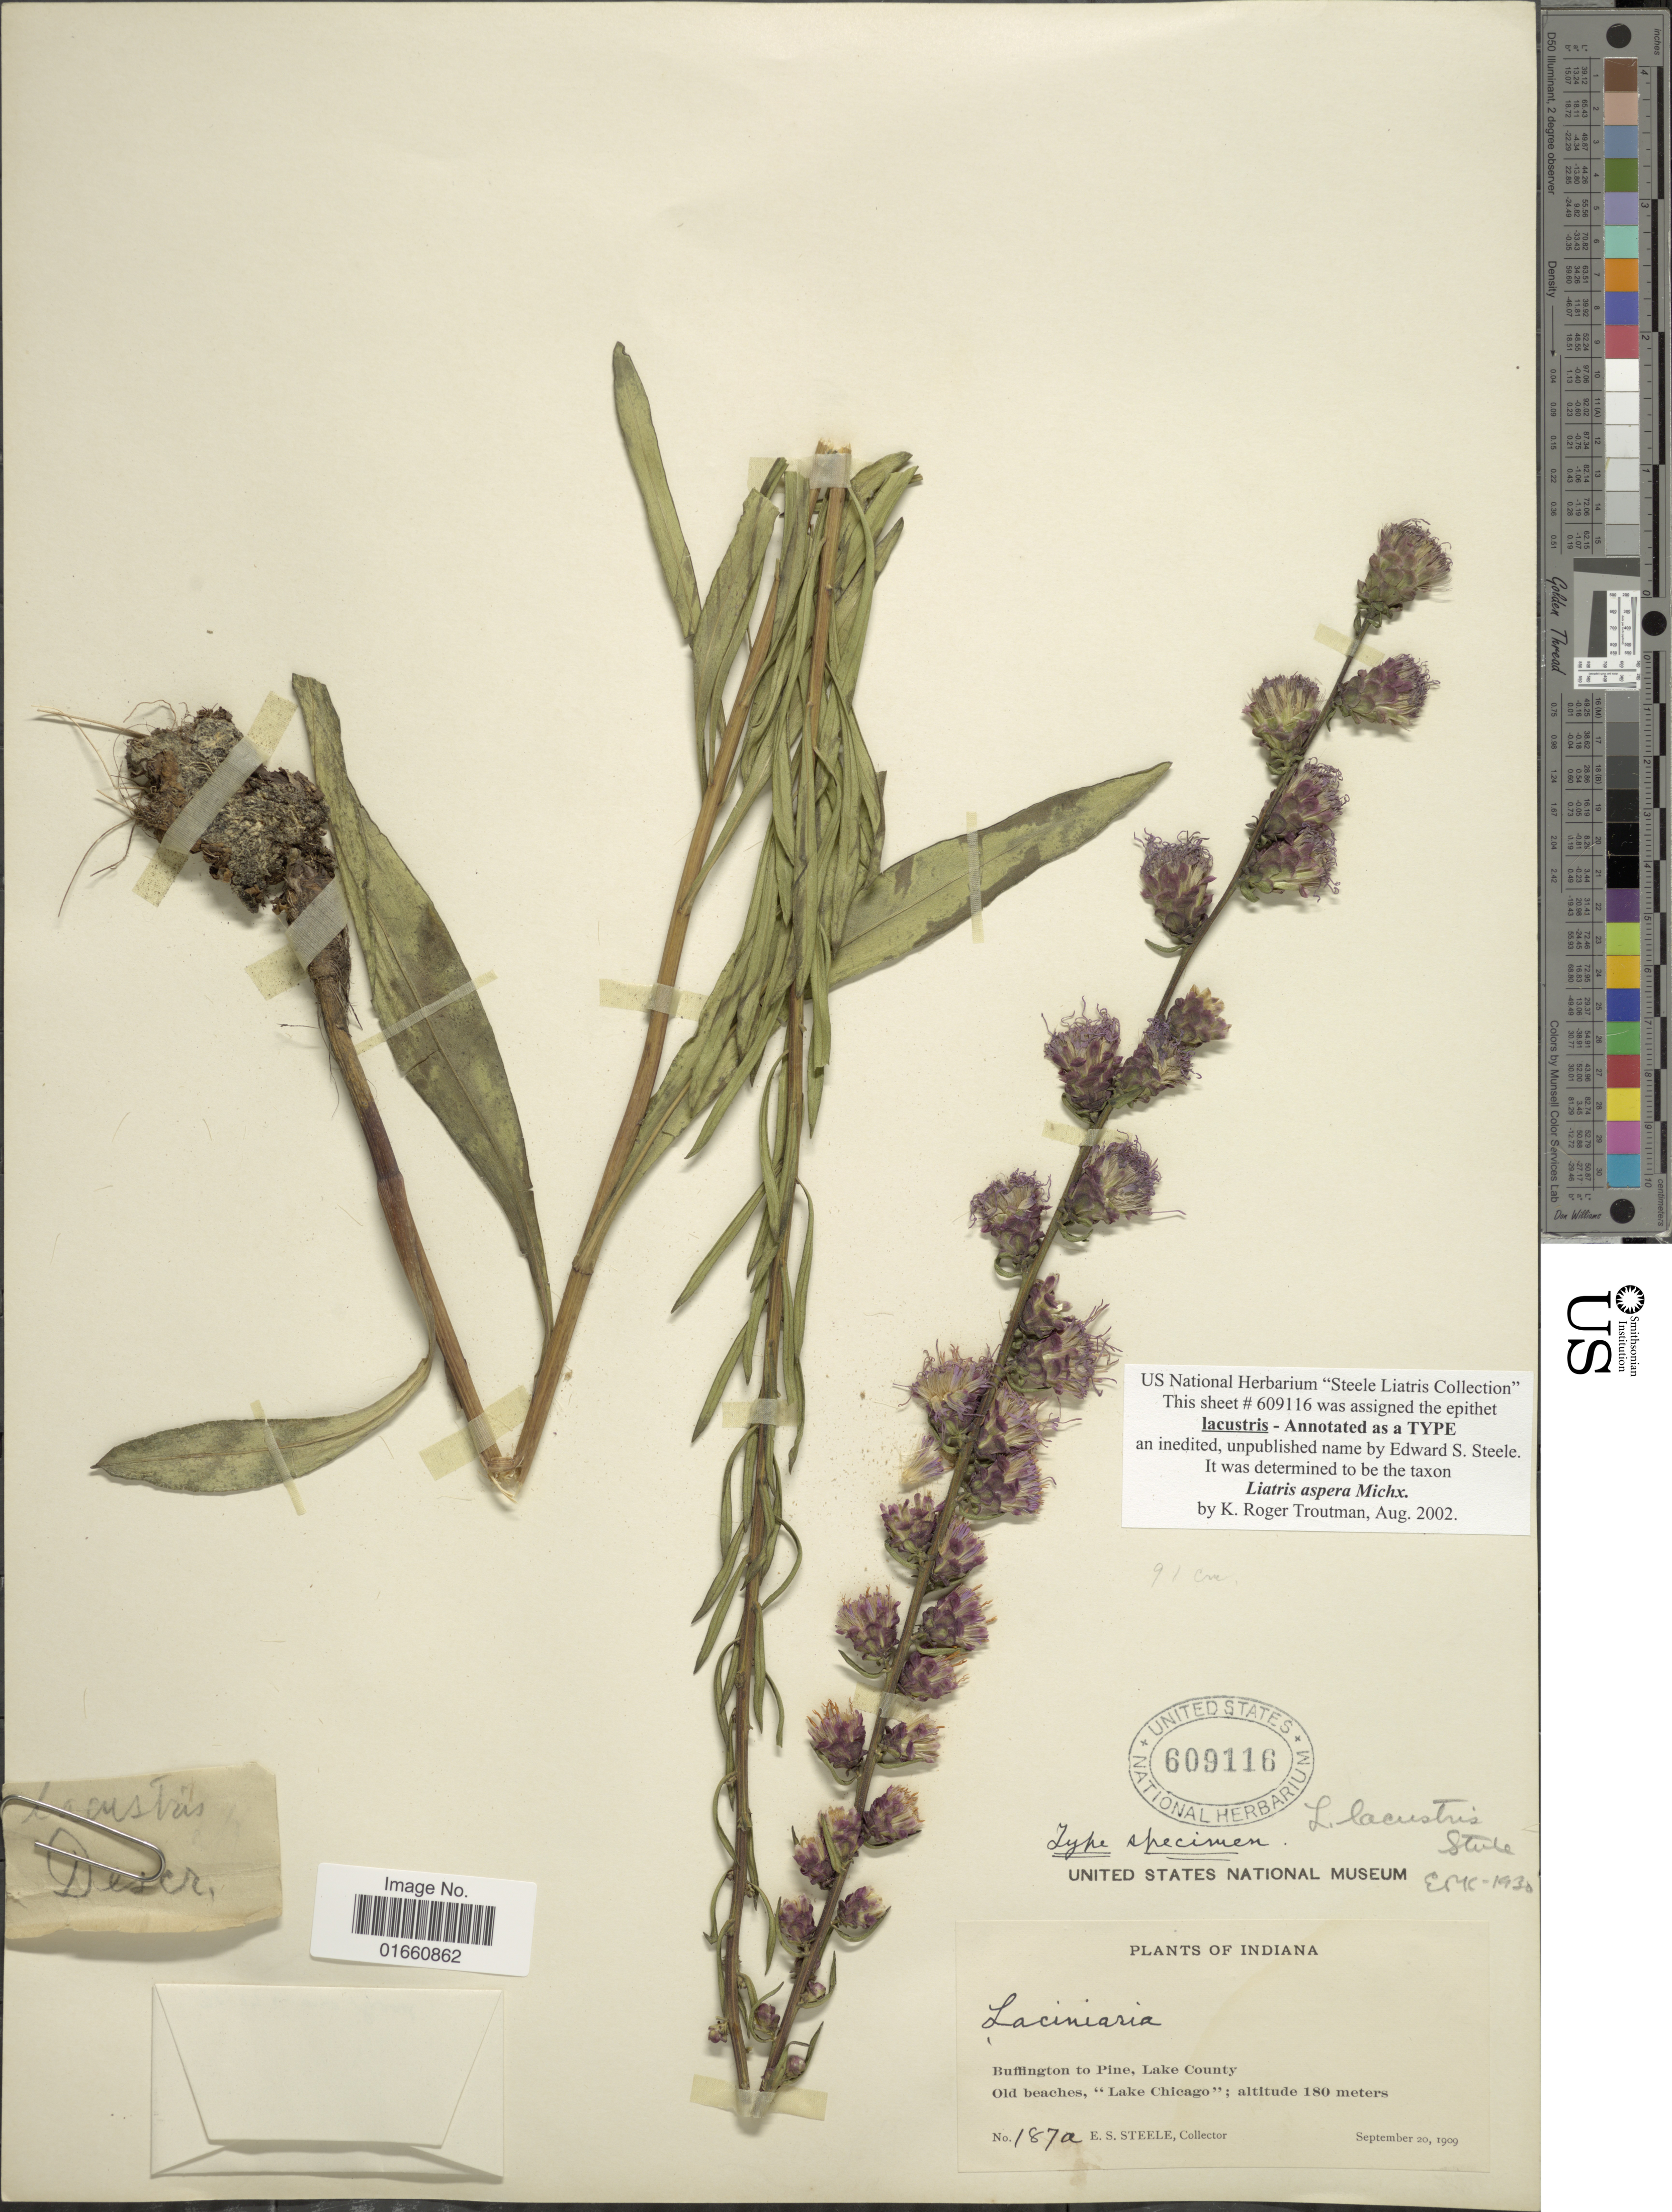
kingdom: Plantae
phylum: Tracheophyta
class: Magnoliopsida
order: Asterales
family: Asteraceae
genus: Liatris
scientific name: Liatris aspera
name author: Michx.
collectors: E. Steele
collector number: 187a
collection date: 1909-09-20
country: United States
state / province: Indiana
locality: Buffington to Pine, Lake County, Old beaches, "Lake Chicago"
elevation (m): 180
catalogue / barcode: US 609116